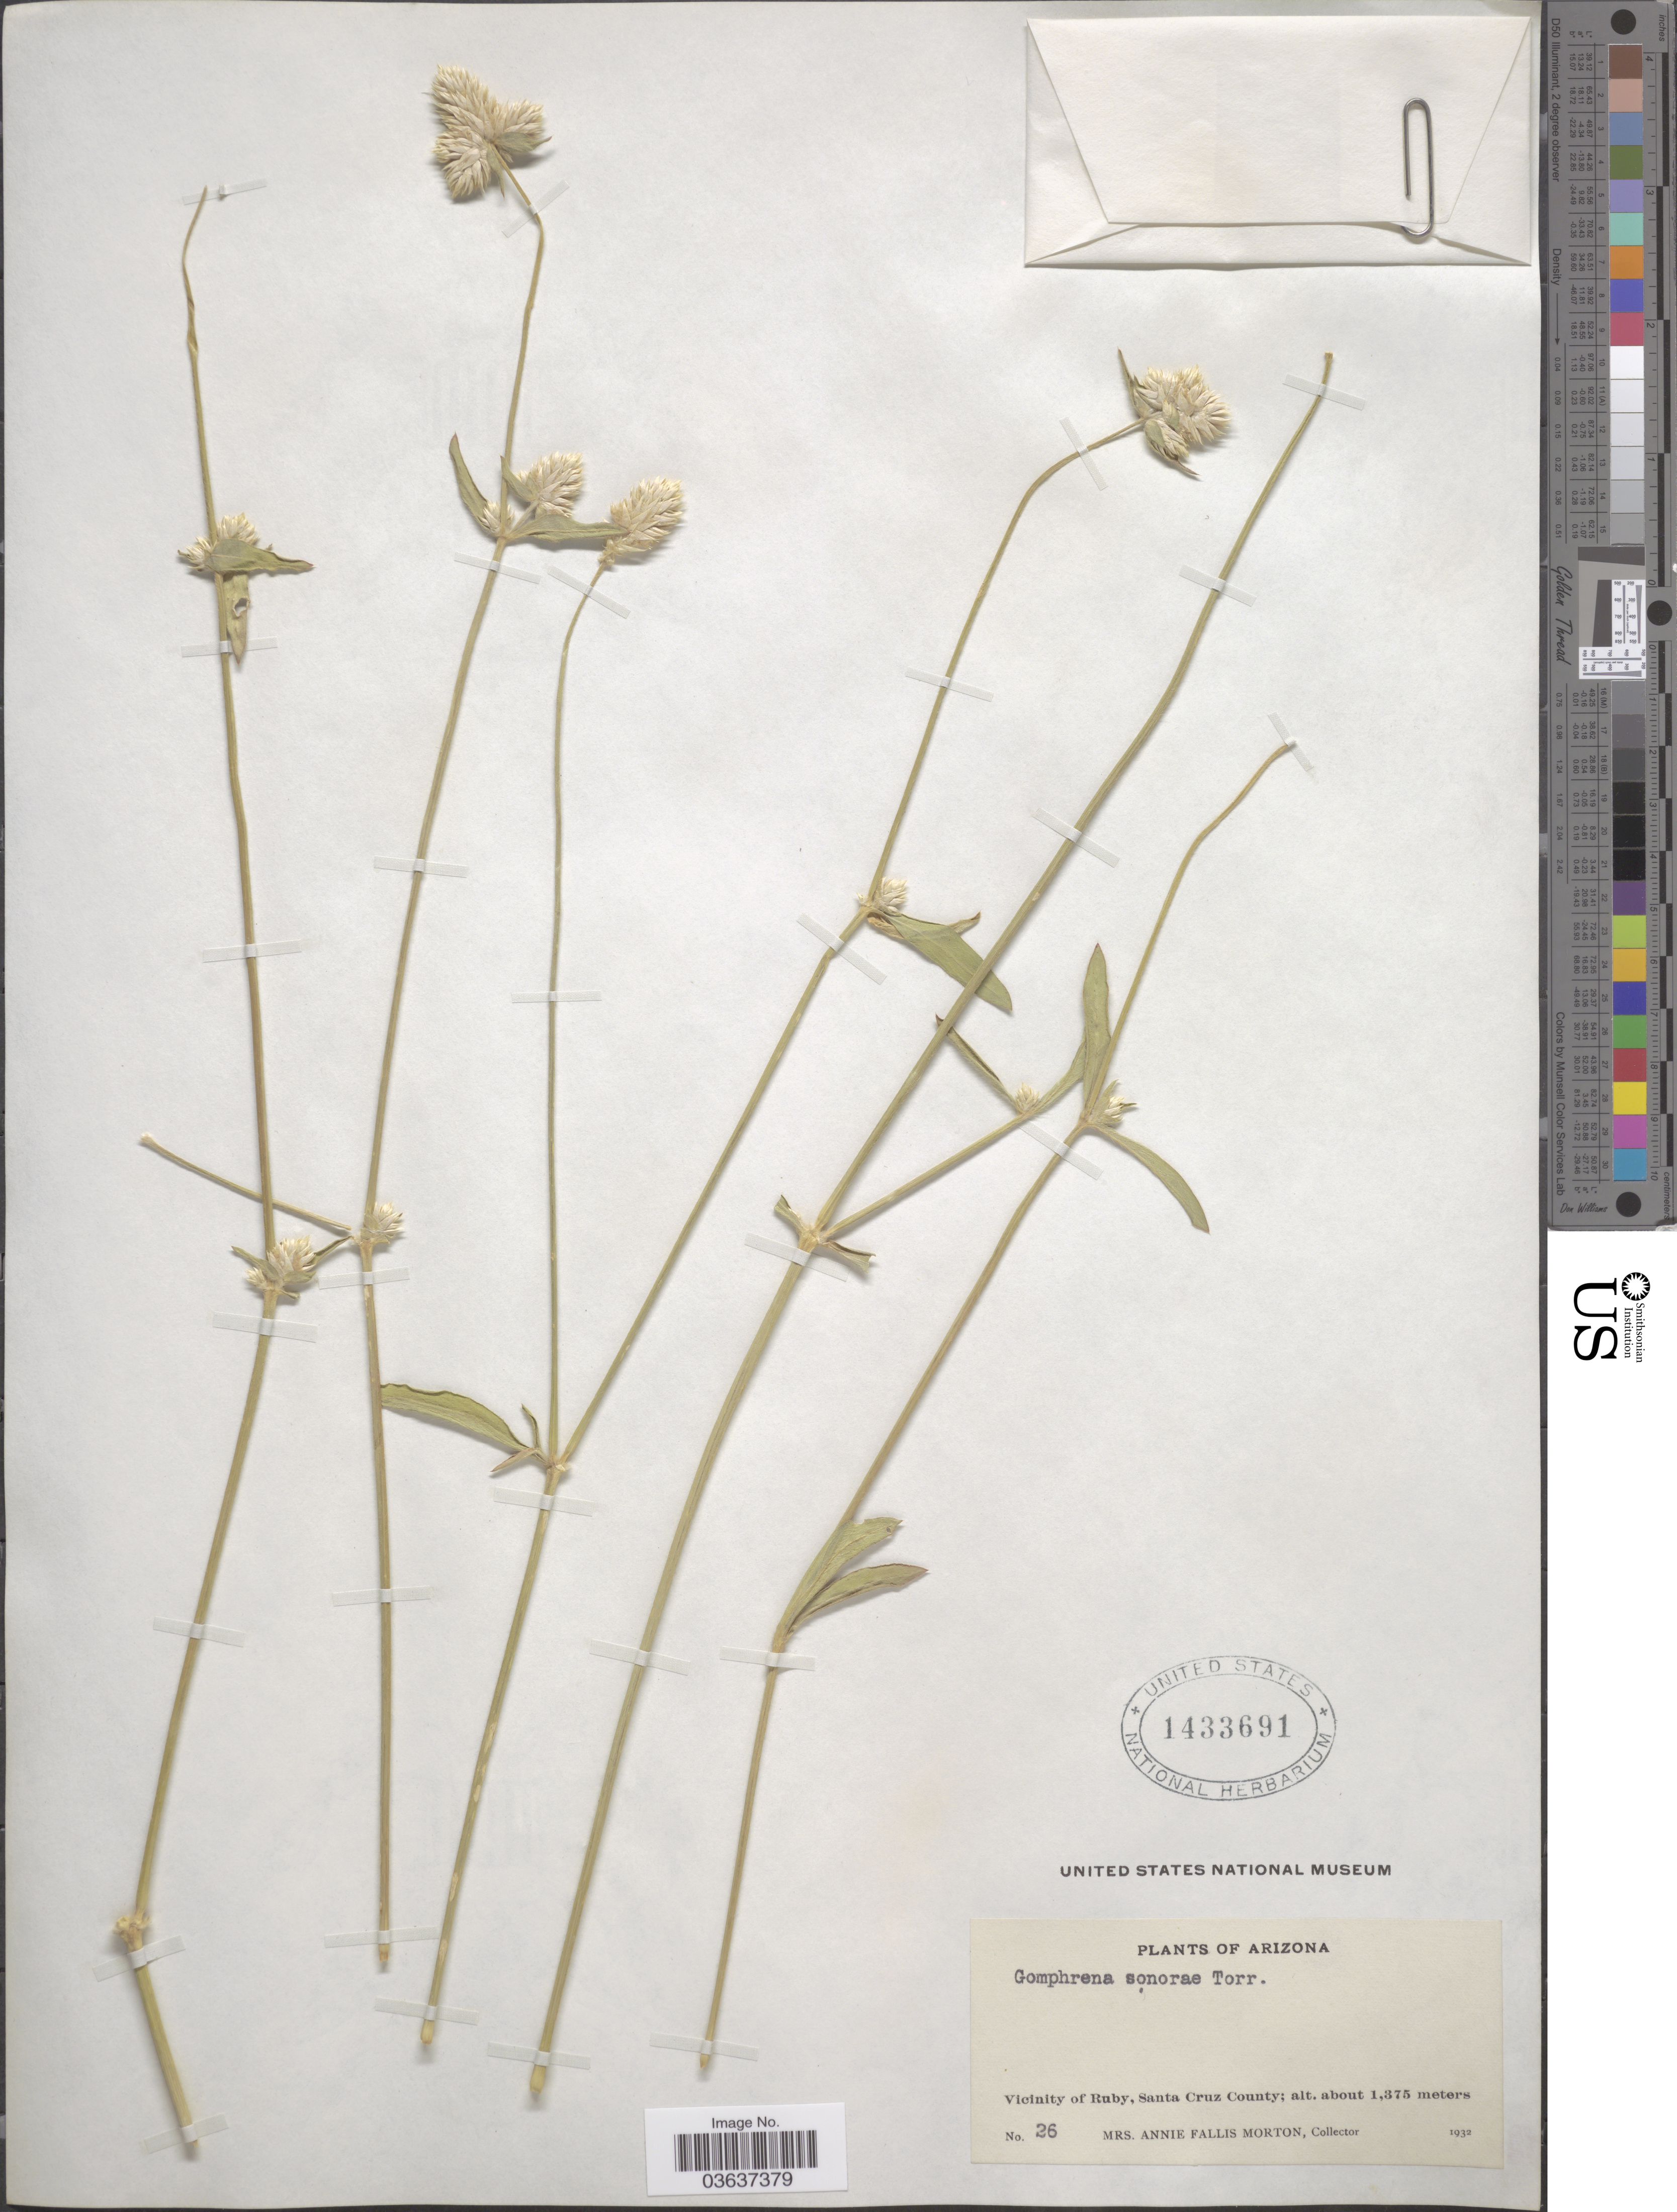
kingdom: Plantae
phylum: Tracheophyta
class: Magnoliopsida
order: Caryophyllales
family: Amaranthaceae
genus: Gomphrena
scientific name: Gomphrena sonorae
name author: Torr. in Emory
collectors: A. Morton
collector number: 26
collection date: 1932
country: United States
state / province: Arizona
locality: Vicinity of Ruby, Santa Cruz County.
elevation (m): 1375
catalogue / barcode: US 1433691